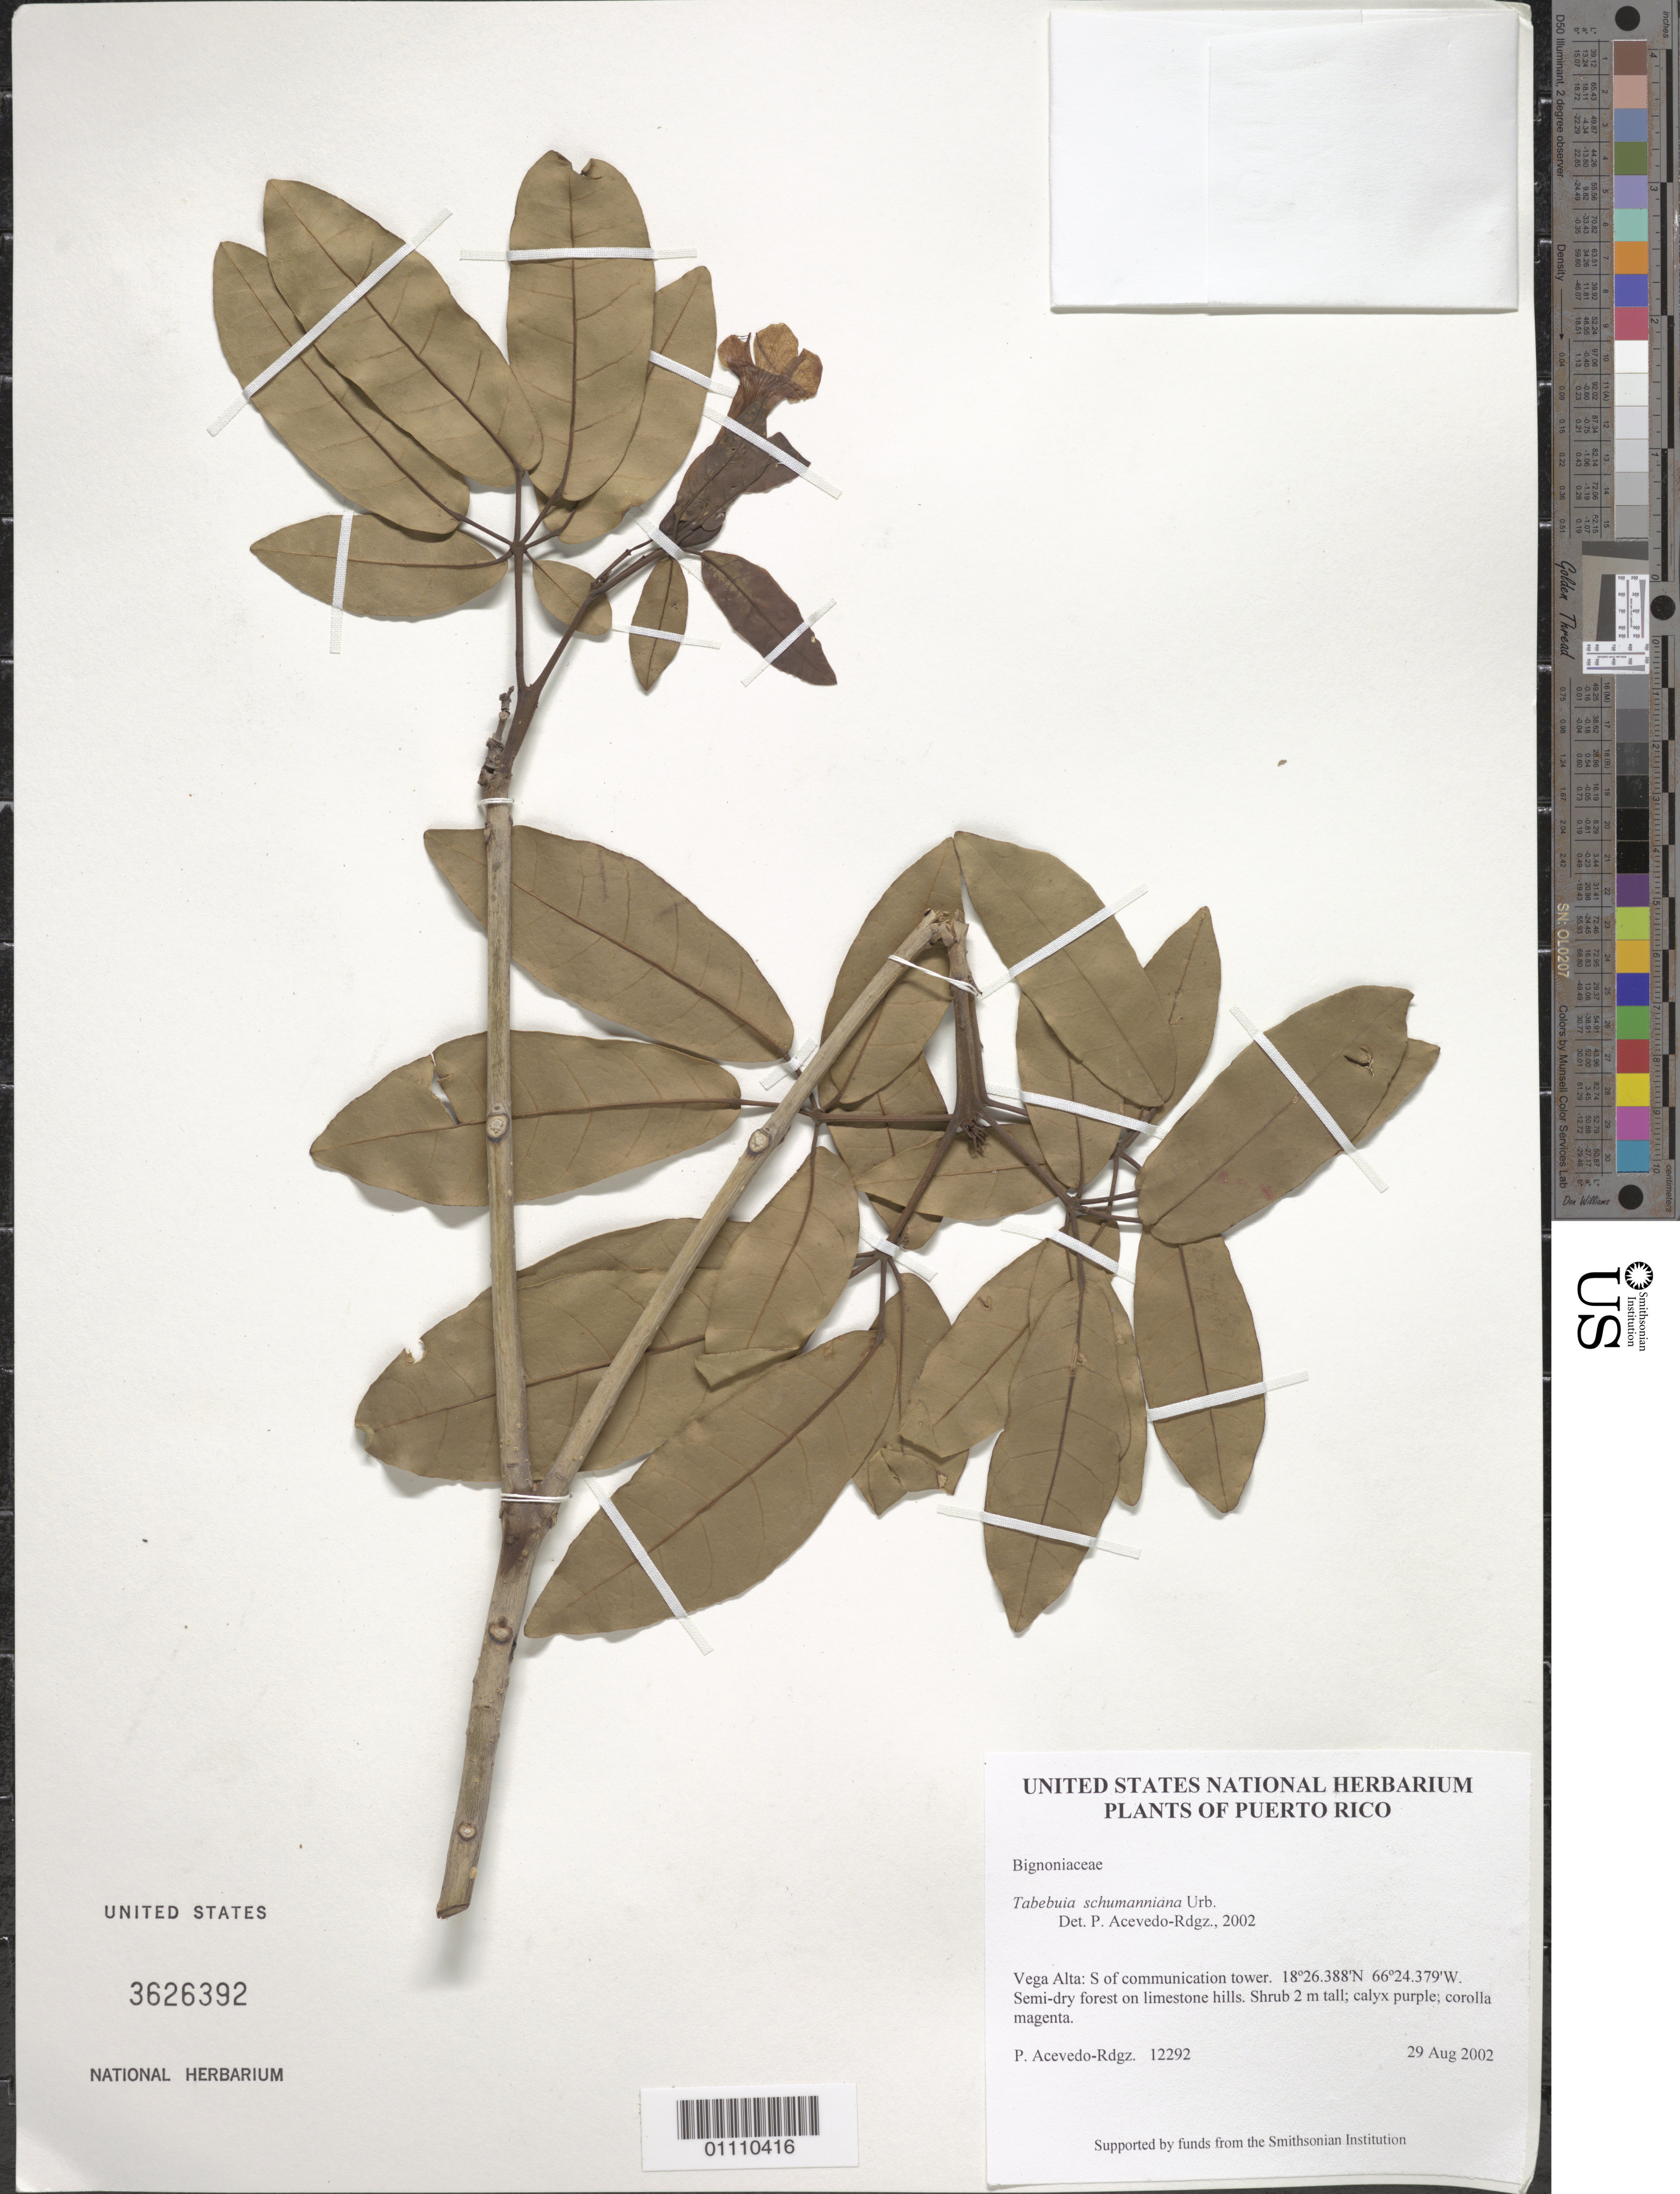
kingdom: Plantae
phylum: Tracheophyta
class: Magnoliopsida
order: Lamiales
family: Bignoniaceae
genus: Tabebuia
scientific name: Tabebuia schumanniana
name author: Urb.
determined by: Acevedo-Rodríguez, P., (BOT), Smithsonian Institution - National Museum of Natural History (UNITED STATES)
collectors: P. Acevedo-Rodr.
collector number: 12292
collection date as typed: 29 Aug 2002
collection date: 2002-08-29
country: Puerto Rico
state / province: Vega Alta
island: Puerto Rico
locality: Vega Alta: S of communication tower.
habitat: Semi-dry forest on limestone hills.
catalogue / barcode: US 3626392